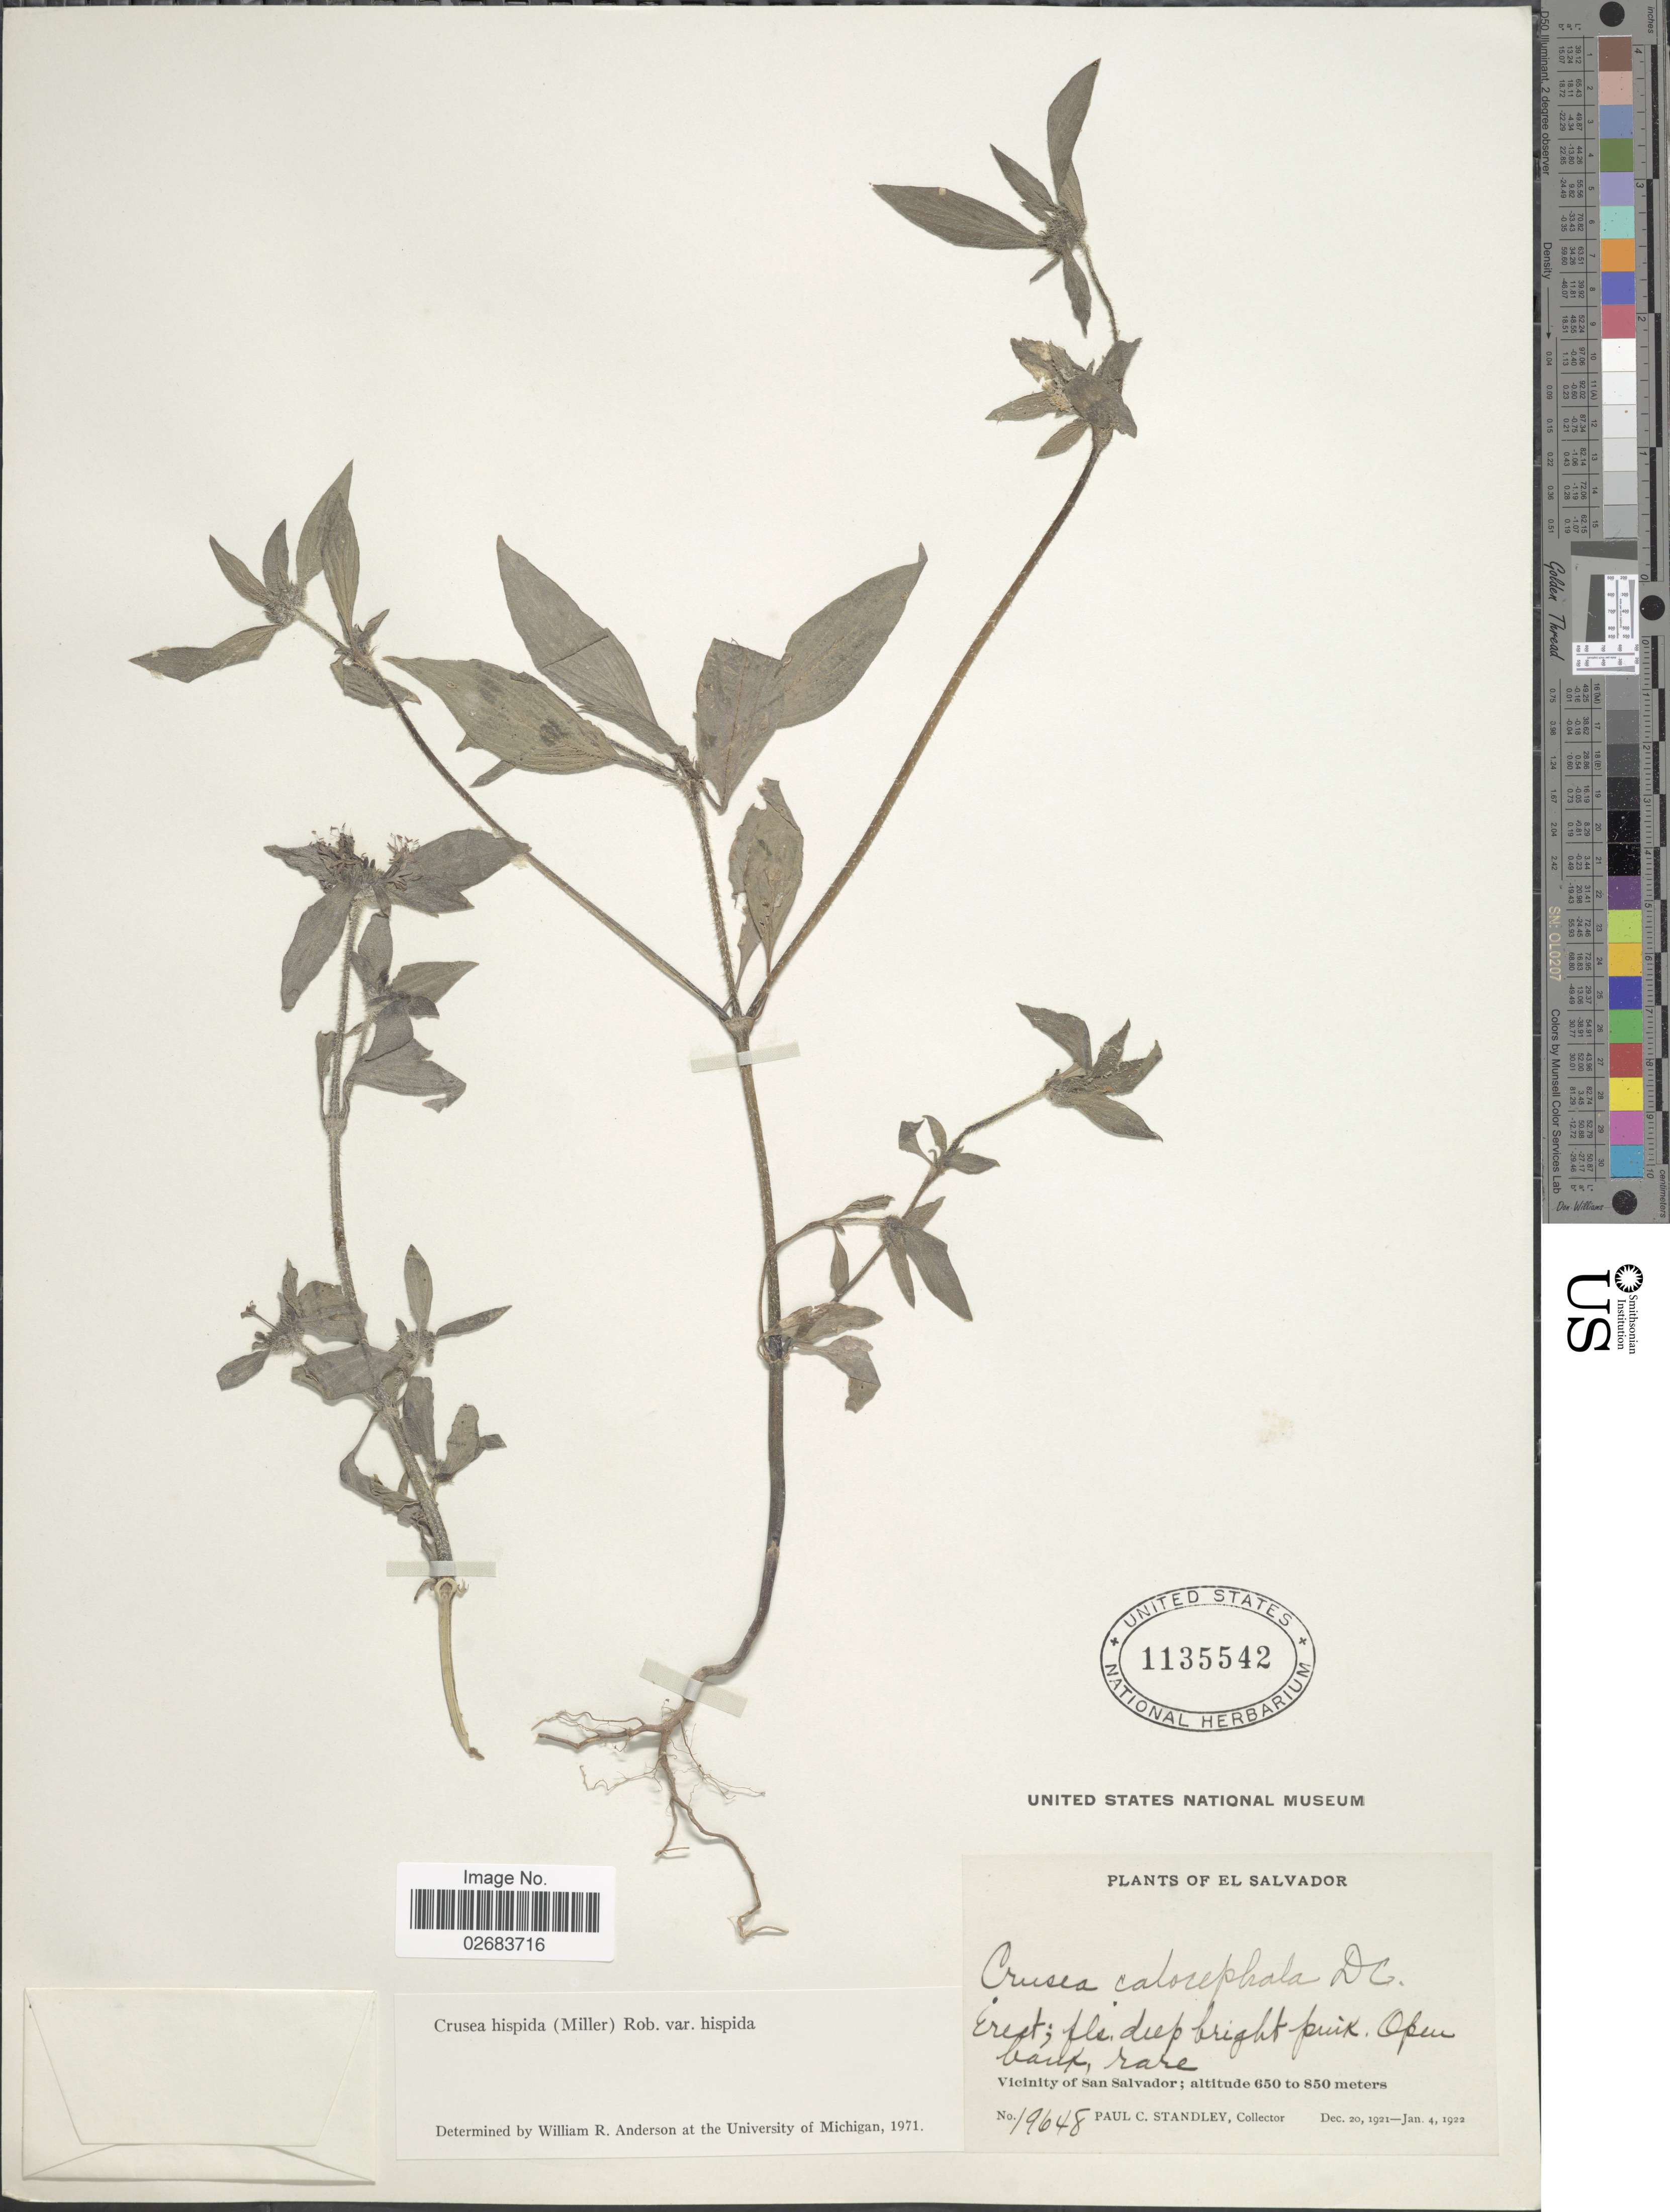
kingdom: Plantae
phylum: Tracheophyta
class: Magnoliopsida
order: Gentianales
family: Rubiaceae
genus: Crusea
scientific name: Crusea hispida var. hispida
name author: (Mill.) B.L. Rob.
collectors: P. C. Standley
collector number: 19648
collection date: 1921-12-20/1922-01-04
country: El Salvador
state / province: San Salvador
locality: Open bank; Vicinity of San Salvador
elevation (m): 650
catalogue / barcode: US 1135542